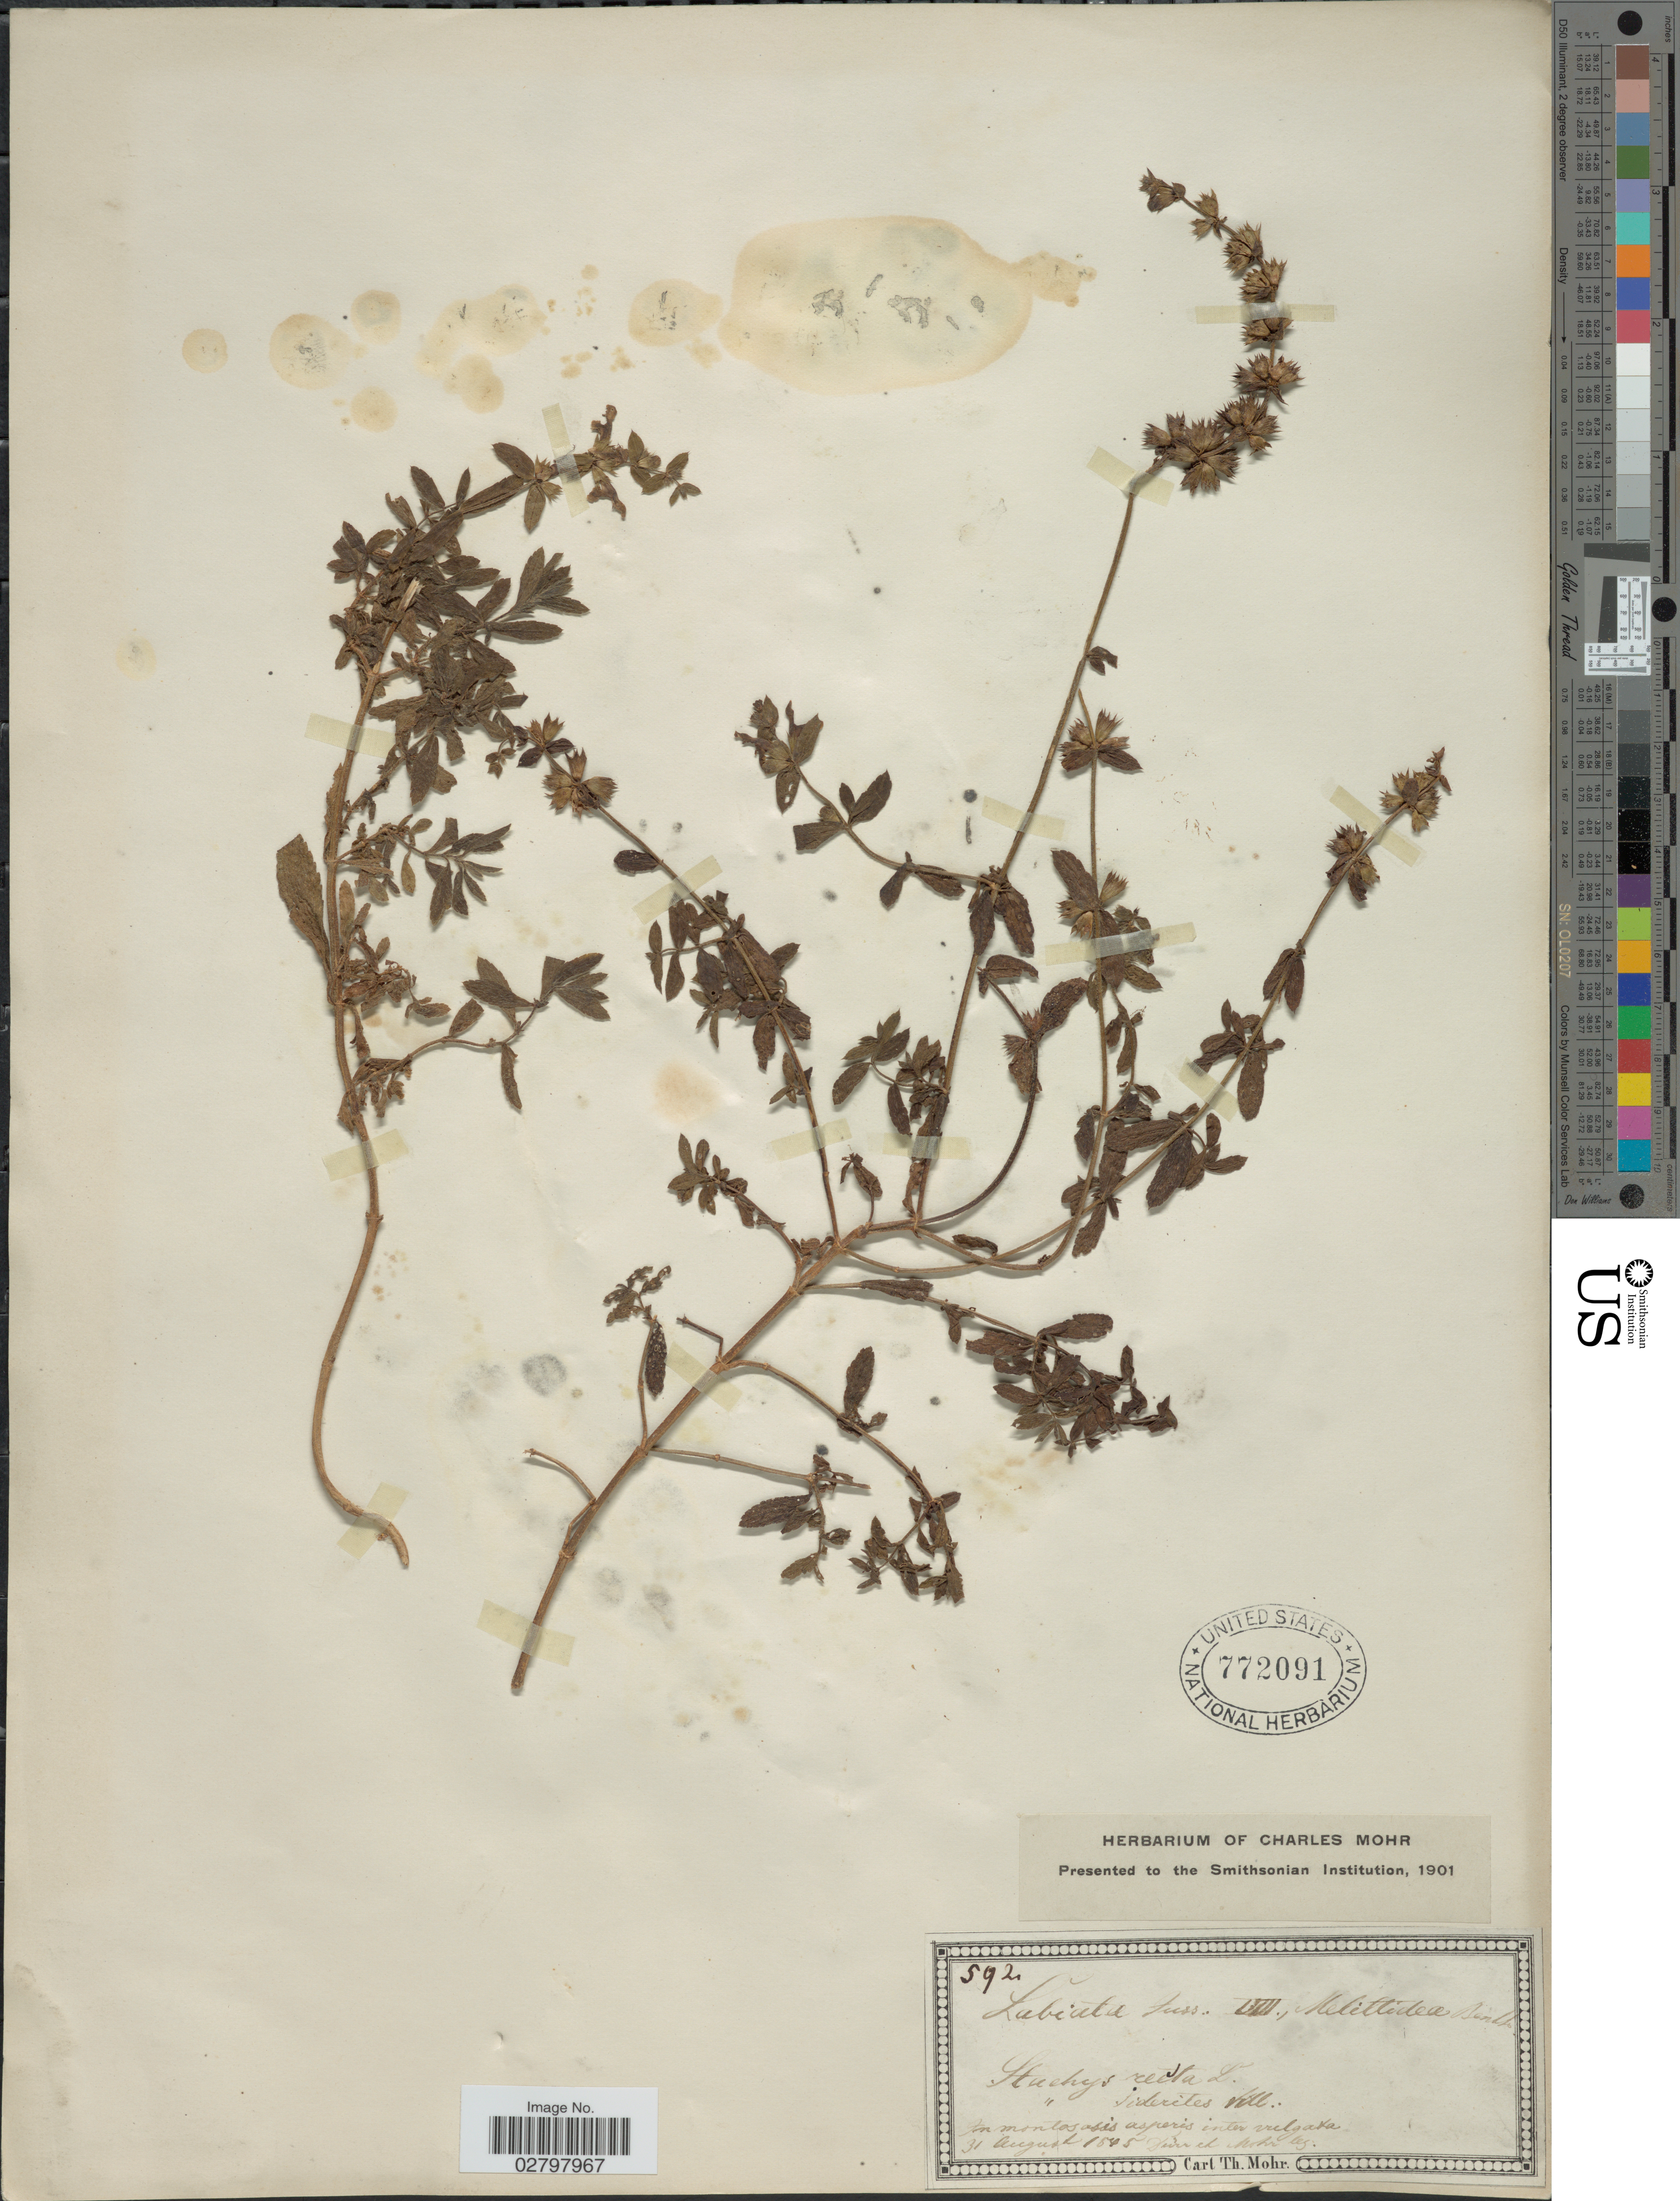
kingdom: Plantae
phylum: Tracheophyta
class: Magnoliopsida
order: Lamiales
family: Lamiaceae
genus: Stachys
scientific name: Stachys recta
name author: L.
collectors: C. T. Mohr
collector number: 592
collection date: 1845-08-31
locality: In montosasis asperis inter vulgara [interpreted]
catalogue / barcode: US 772091